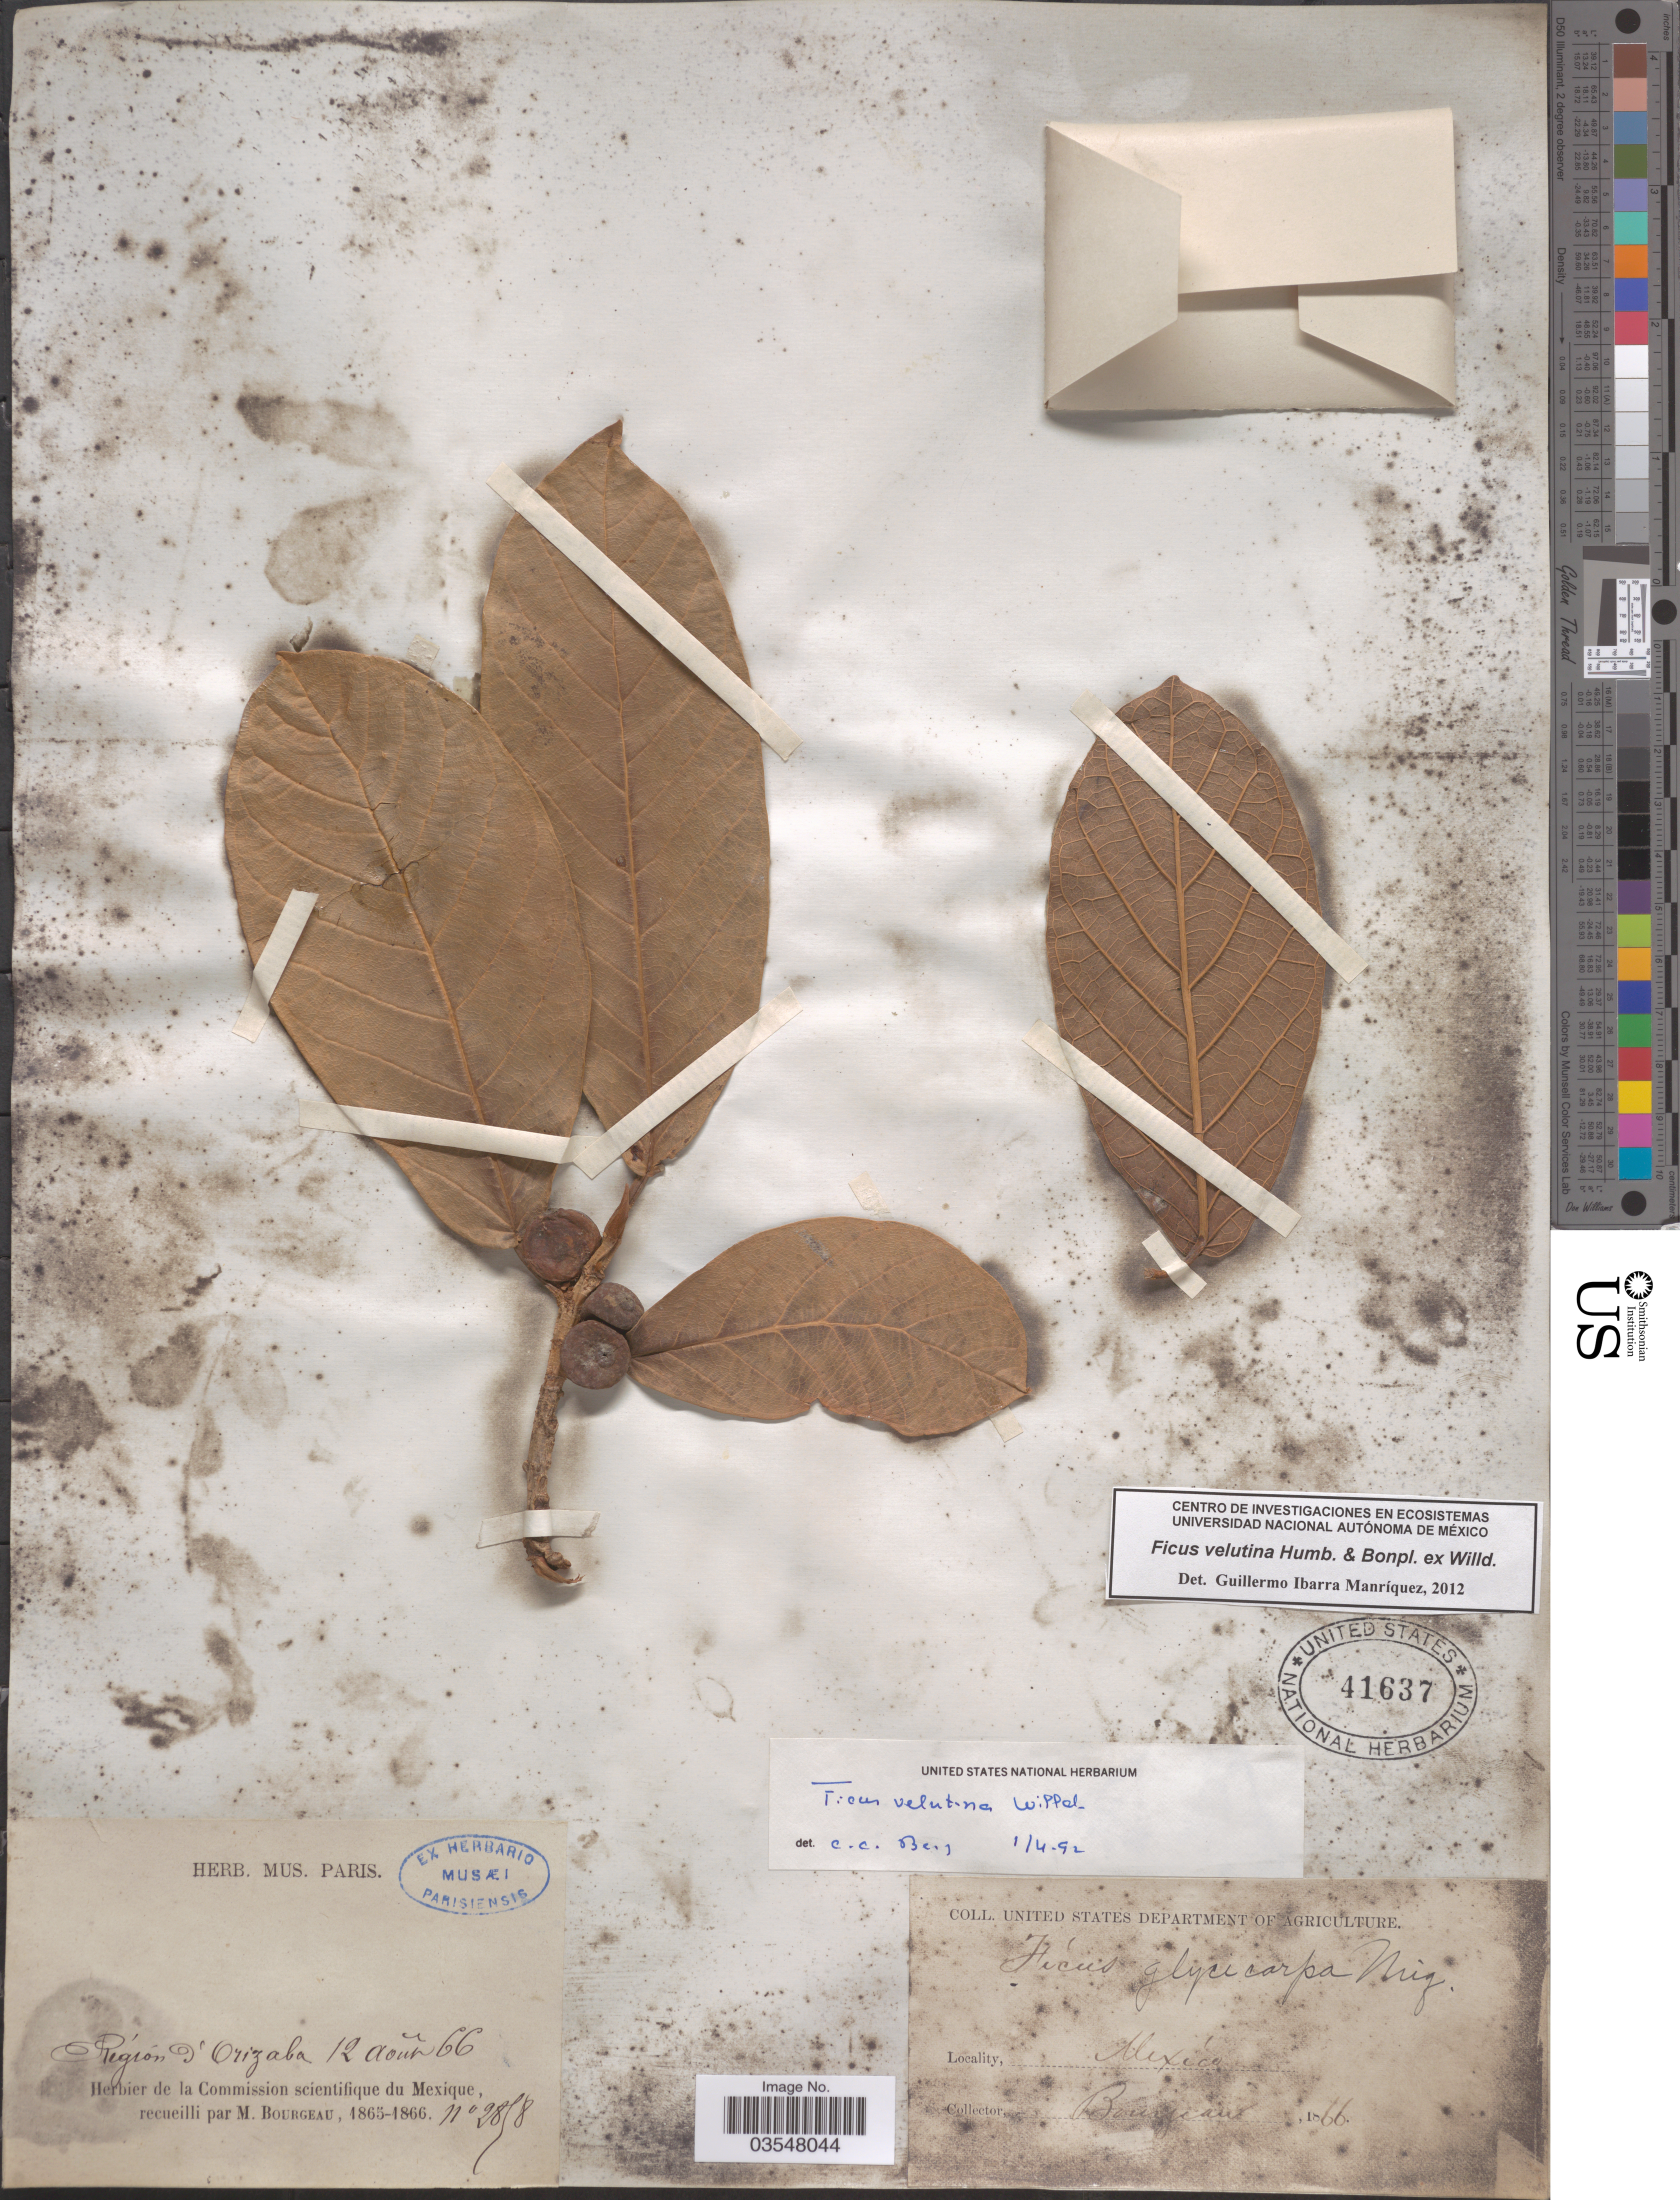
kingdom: Plantae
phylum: Tracheophyta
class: Magnoliopsida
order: Rosales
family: Moraceae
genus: Ficus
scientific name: Ficus velutina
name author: Humb. & Bonpl. ex Willd.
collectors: M. Bourgeau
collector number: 2858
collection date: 1866-08-12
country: Mexico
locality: Régión d'Orizaba.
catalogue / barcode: US 41637